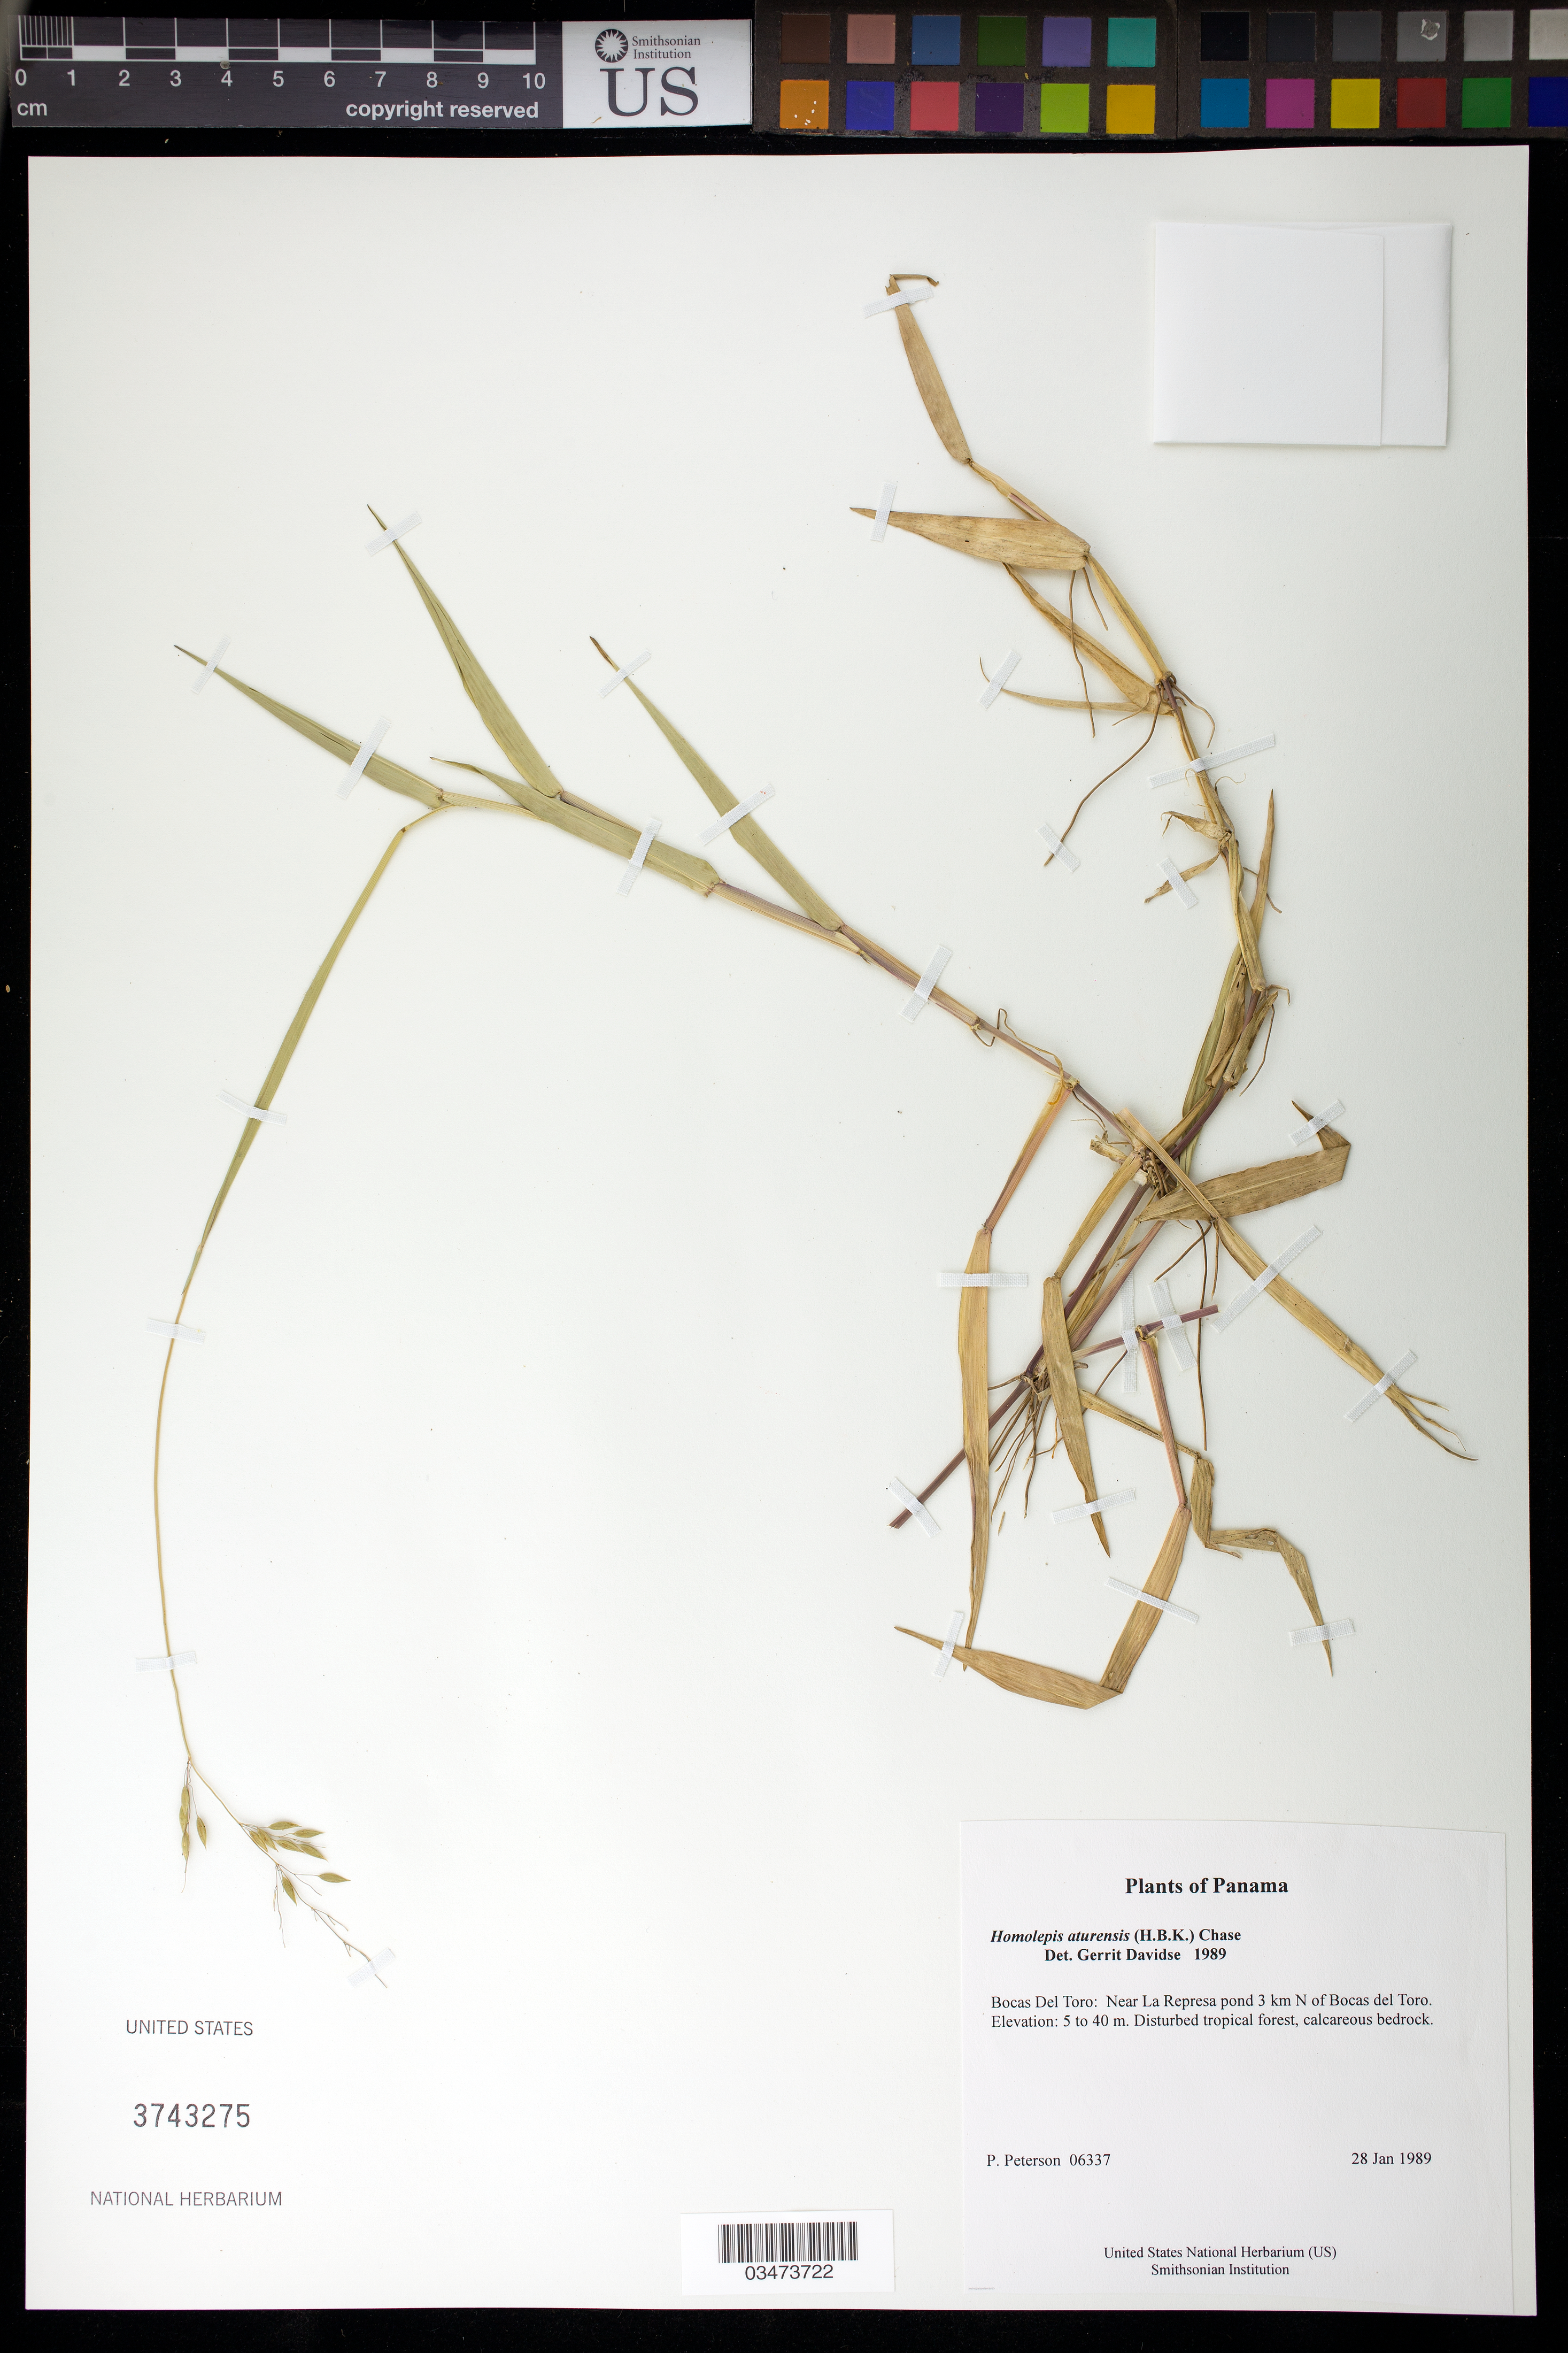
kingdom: Plantae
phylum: Tracheophyta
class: Liliopsida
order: Poales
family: Poaceae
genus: Homolepis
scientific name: Homolepis aturensis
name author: (Kunth) Chase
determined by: Davidse, Gerrit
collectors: P. M. Peterson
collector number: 06337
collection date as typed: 28 Jan 1989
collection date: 1989-01-28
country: Panama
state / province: Bocas del Toro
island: Colón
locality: Near La Represa pond 3 km N of Bocas del Toro.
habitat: Disturbed tropical forest, calcareous bedrock.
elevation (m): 5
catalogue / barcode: US 3743275